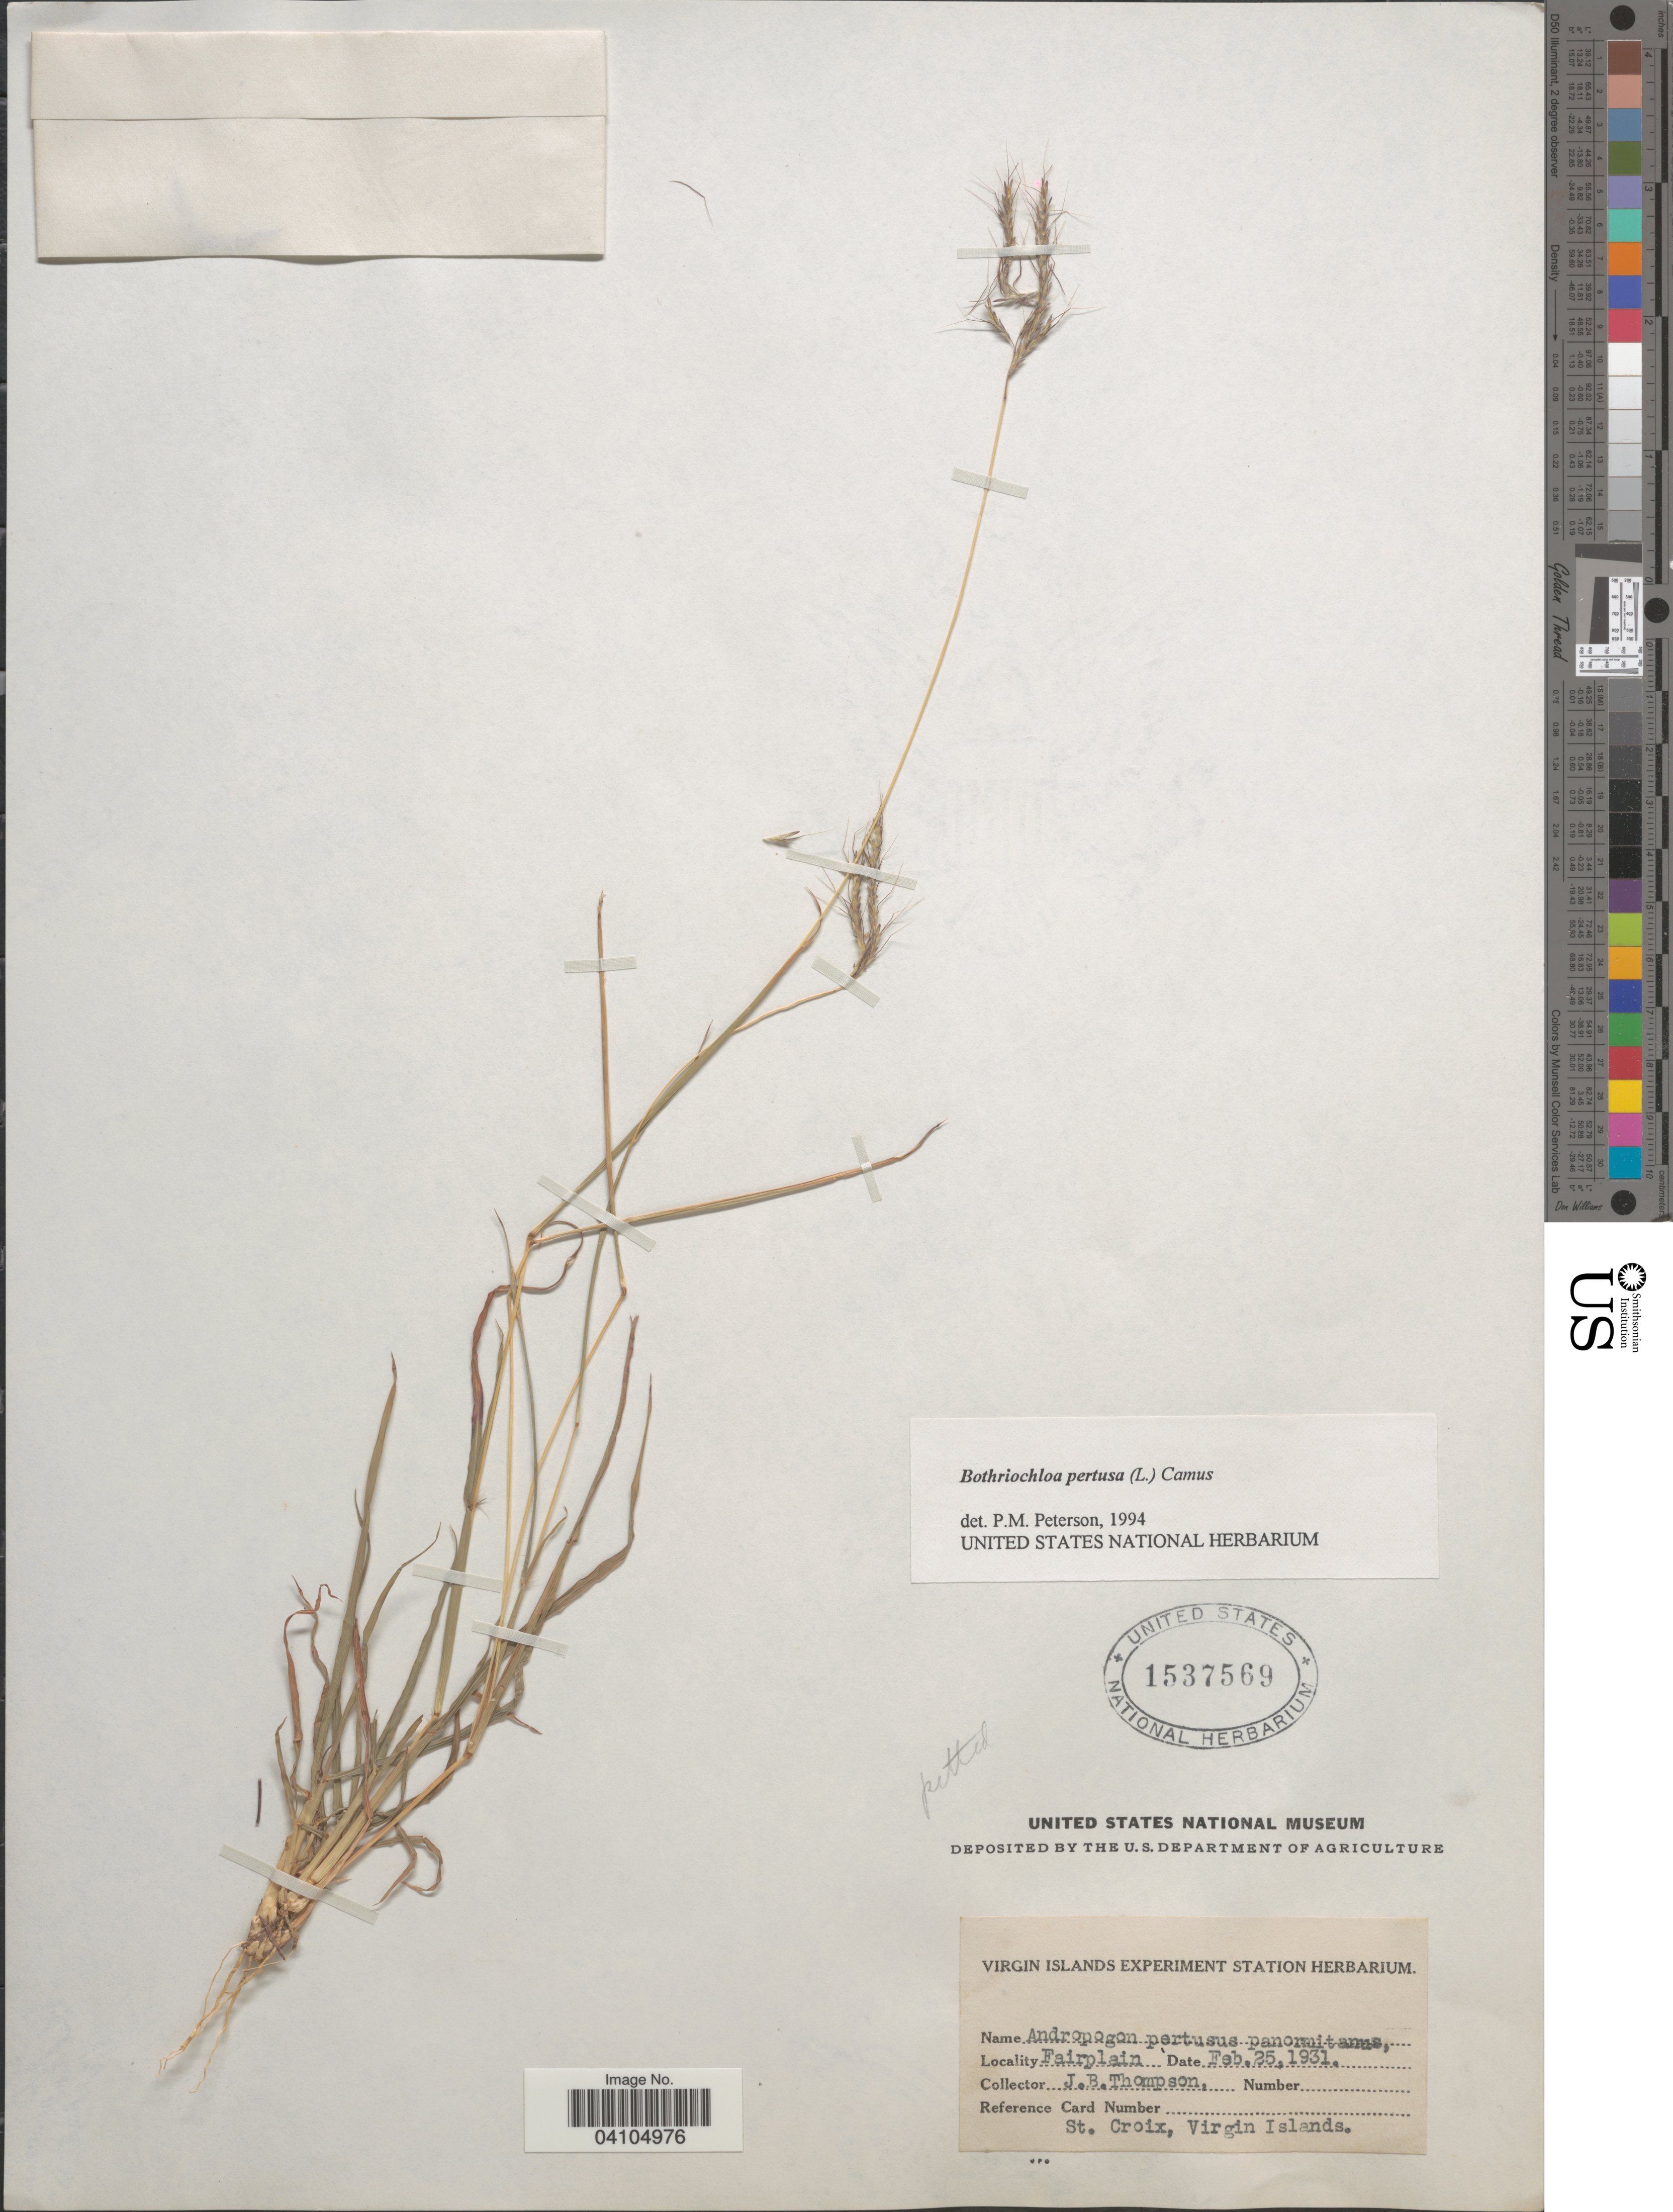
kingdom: Plantae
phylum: Tracheophyta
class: Liliopsida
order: Poales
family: Poaceae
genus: Bothriochloa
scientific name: Bothriochloa pertusa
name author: (L.) A. Camus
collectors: J. B. Thompson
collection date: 1931-02-25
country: U.S. Virgin Islands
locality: Fairplain. St. Croix.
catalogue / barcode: US 1537569